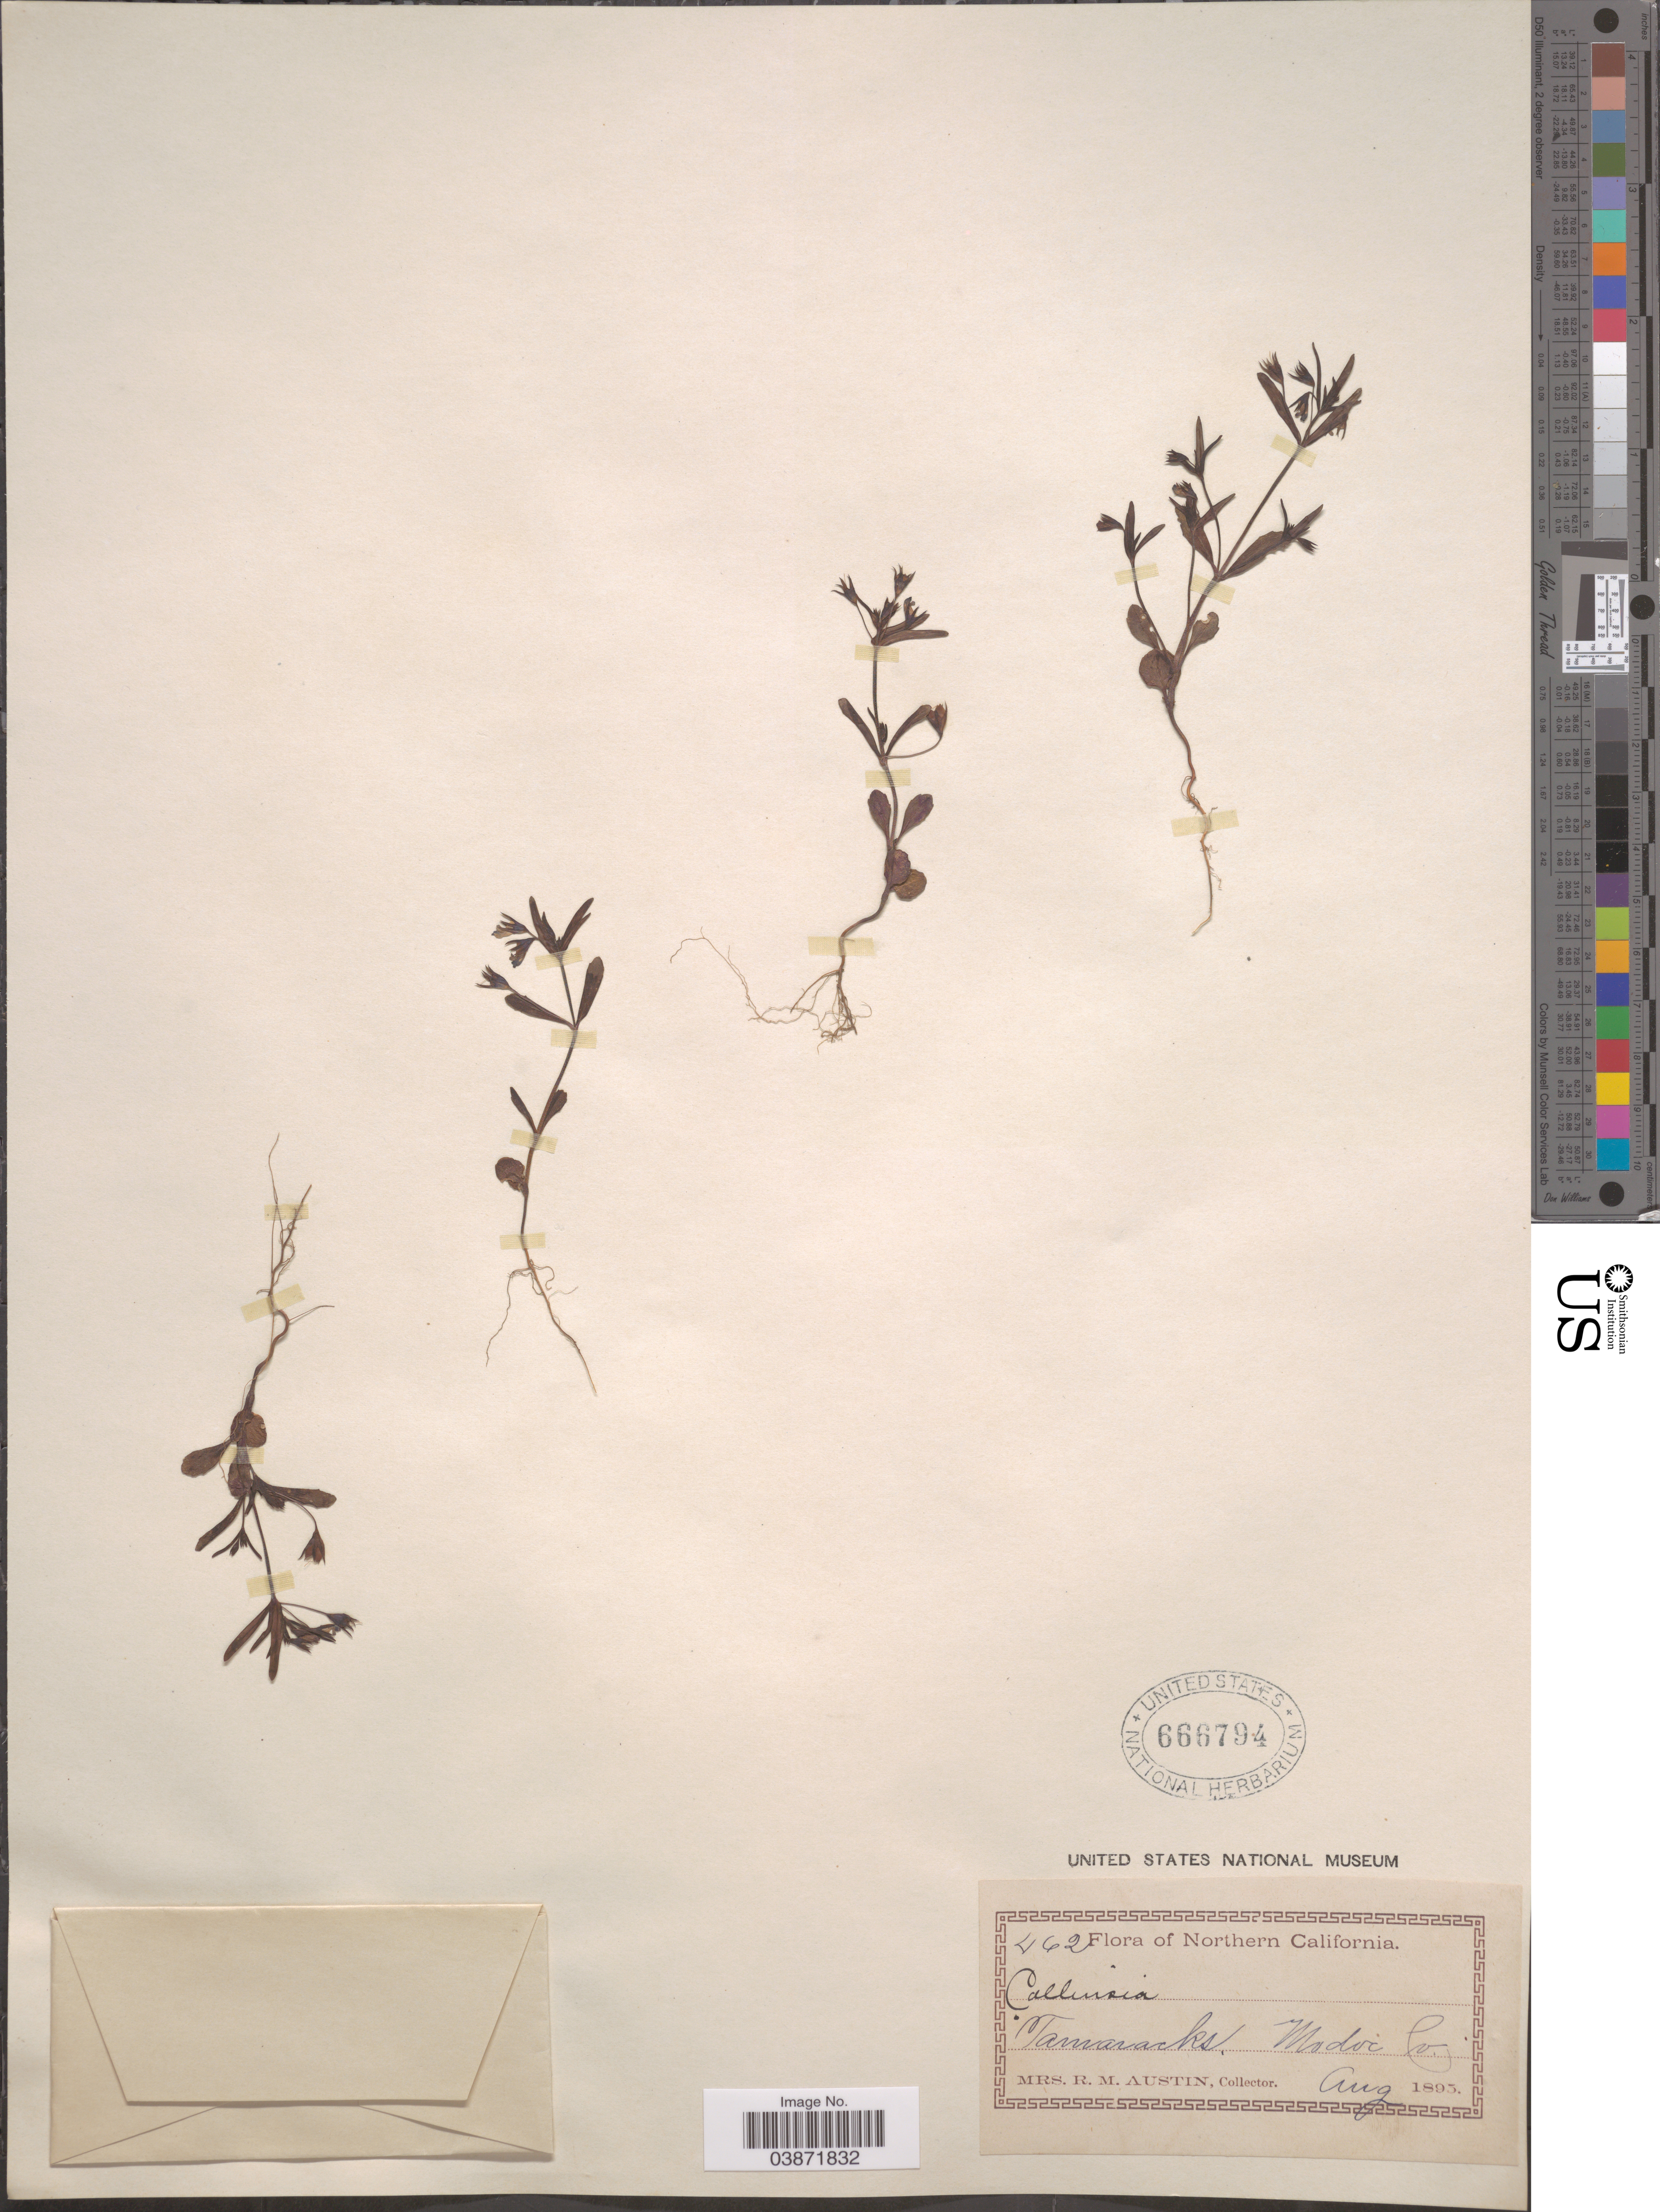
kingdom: Plantae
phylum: Tracheophyta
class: Magnoliopsida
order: Lamiales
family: Plantaginaceae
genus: Collinsia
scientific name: Collinsia sp.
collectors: R. Austin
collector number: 462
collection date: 1895-08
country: United States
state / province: California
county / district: Modoc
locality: Northern California. Tamaracks, Modoc Co.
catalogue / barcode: US 666794